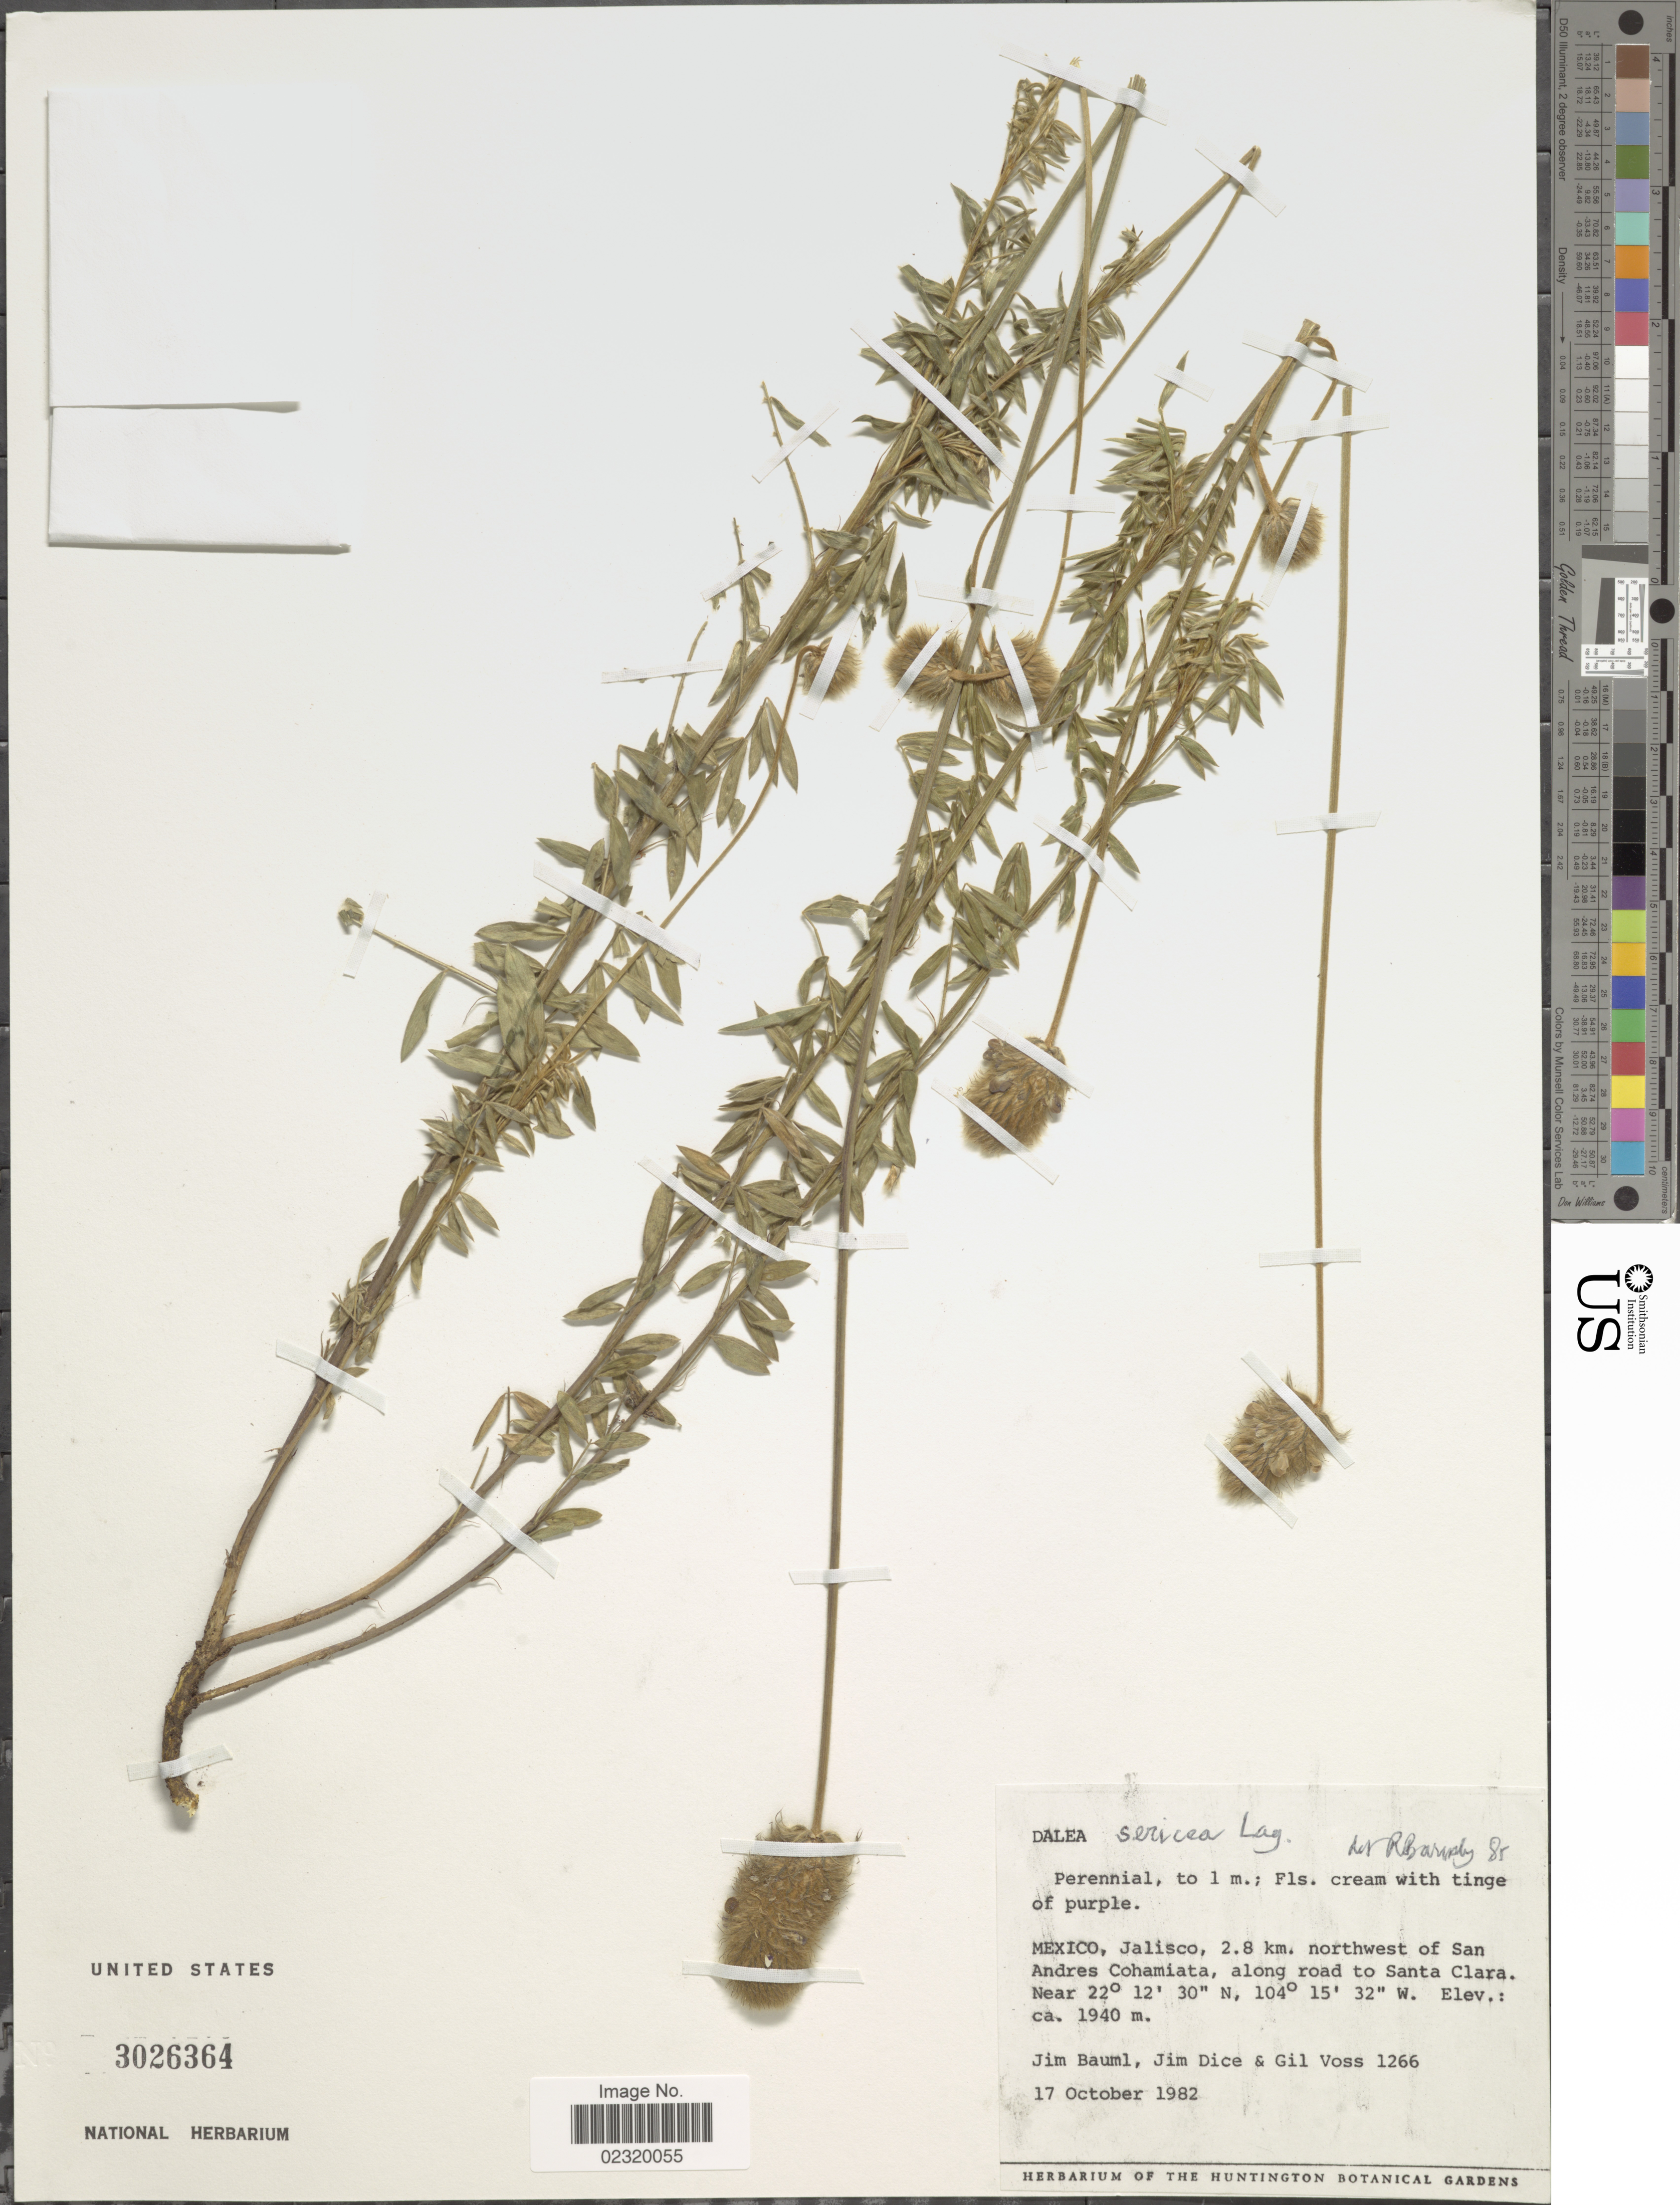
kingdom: Plantae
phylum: Tracheophyta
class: Magnoliopsida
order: Fabales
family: Fabaceae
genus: Dalea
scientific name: Dalea sericea var. sericea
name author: Lag.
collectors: J. Bauml, J. Dice & G. Voss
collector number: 1266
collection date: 1982-10-17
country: Mexico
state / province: Jalisco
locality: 2.8 km. northwest of San Andres Cohamiata, along road to Santa Clara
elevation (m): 1940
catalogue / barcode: US 3026364